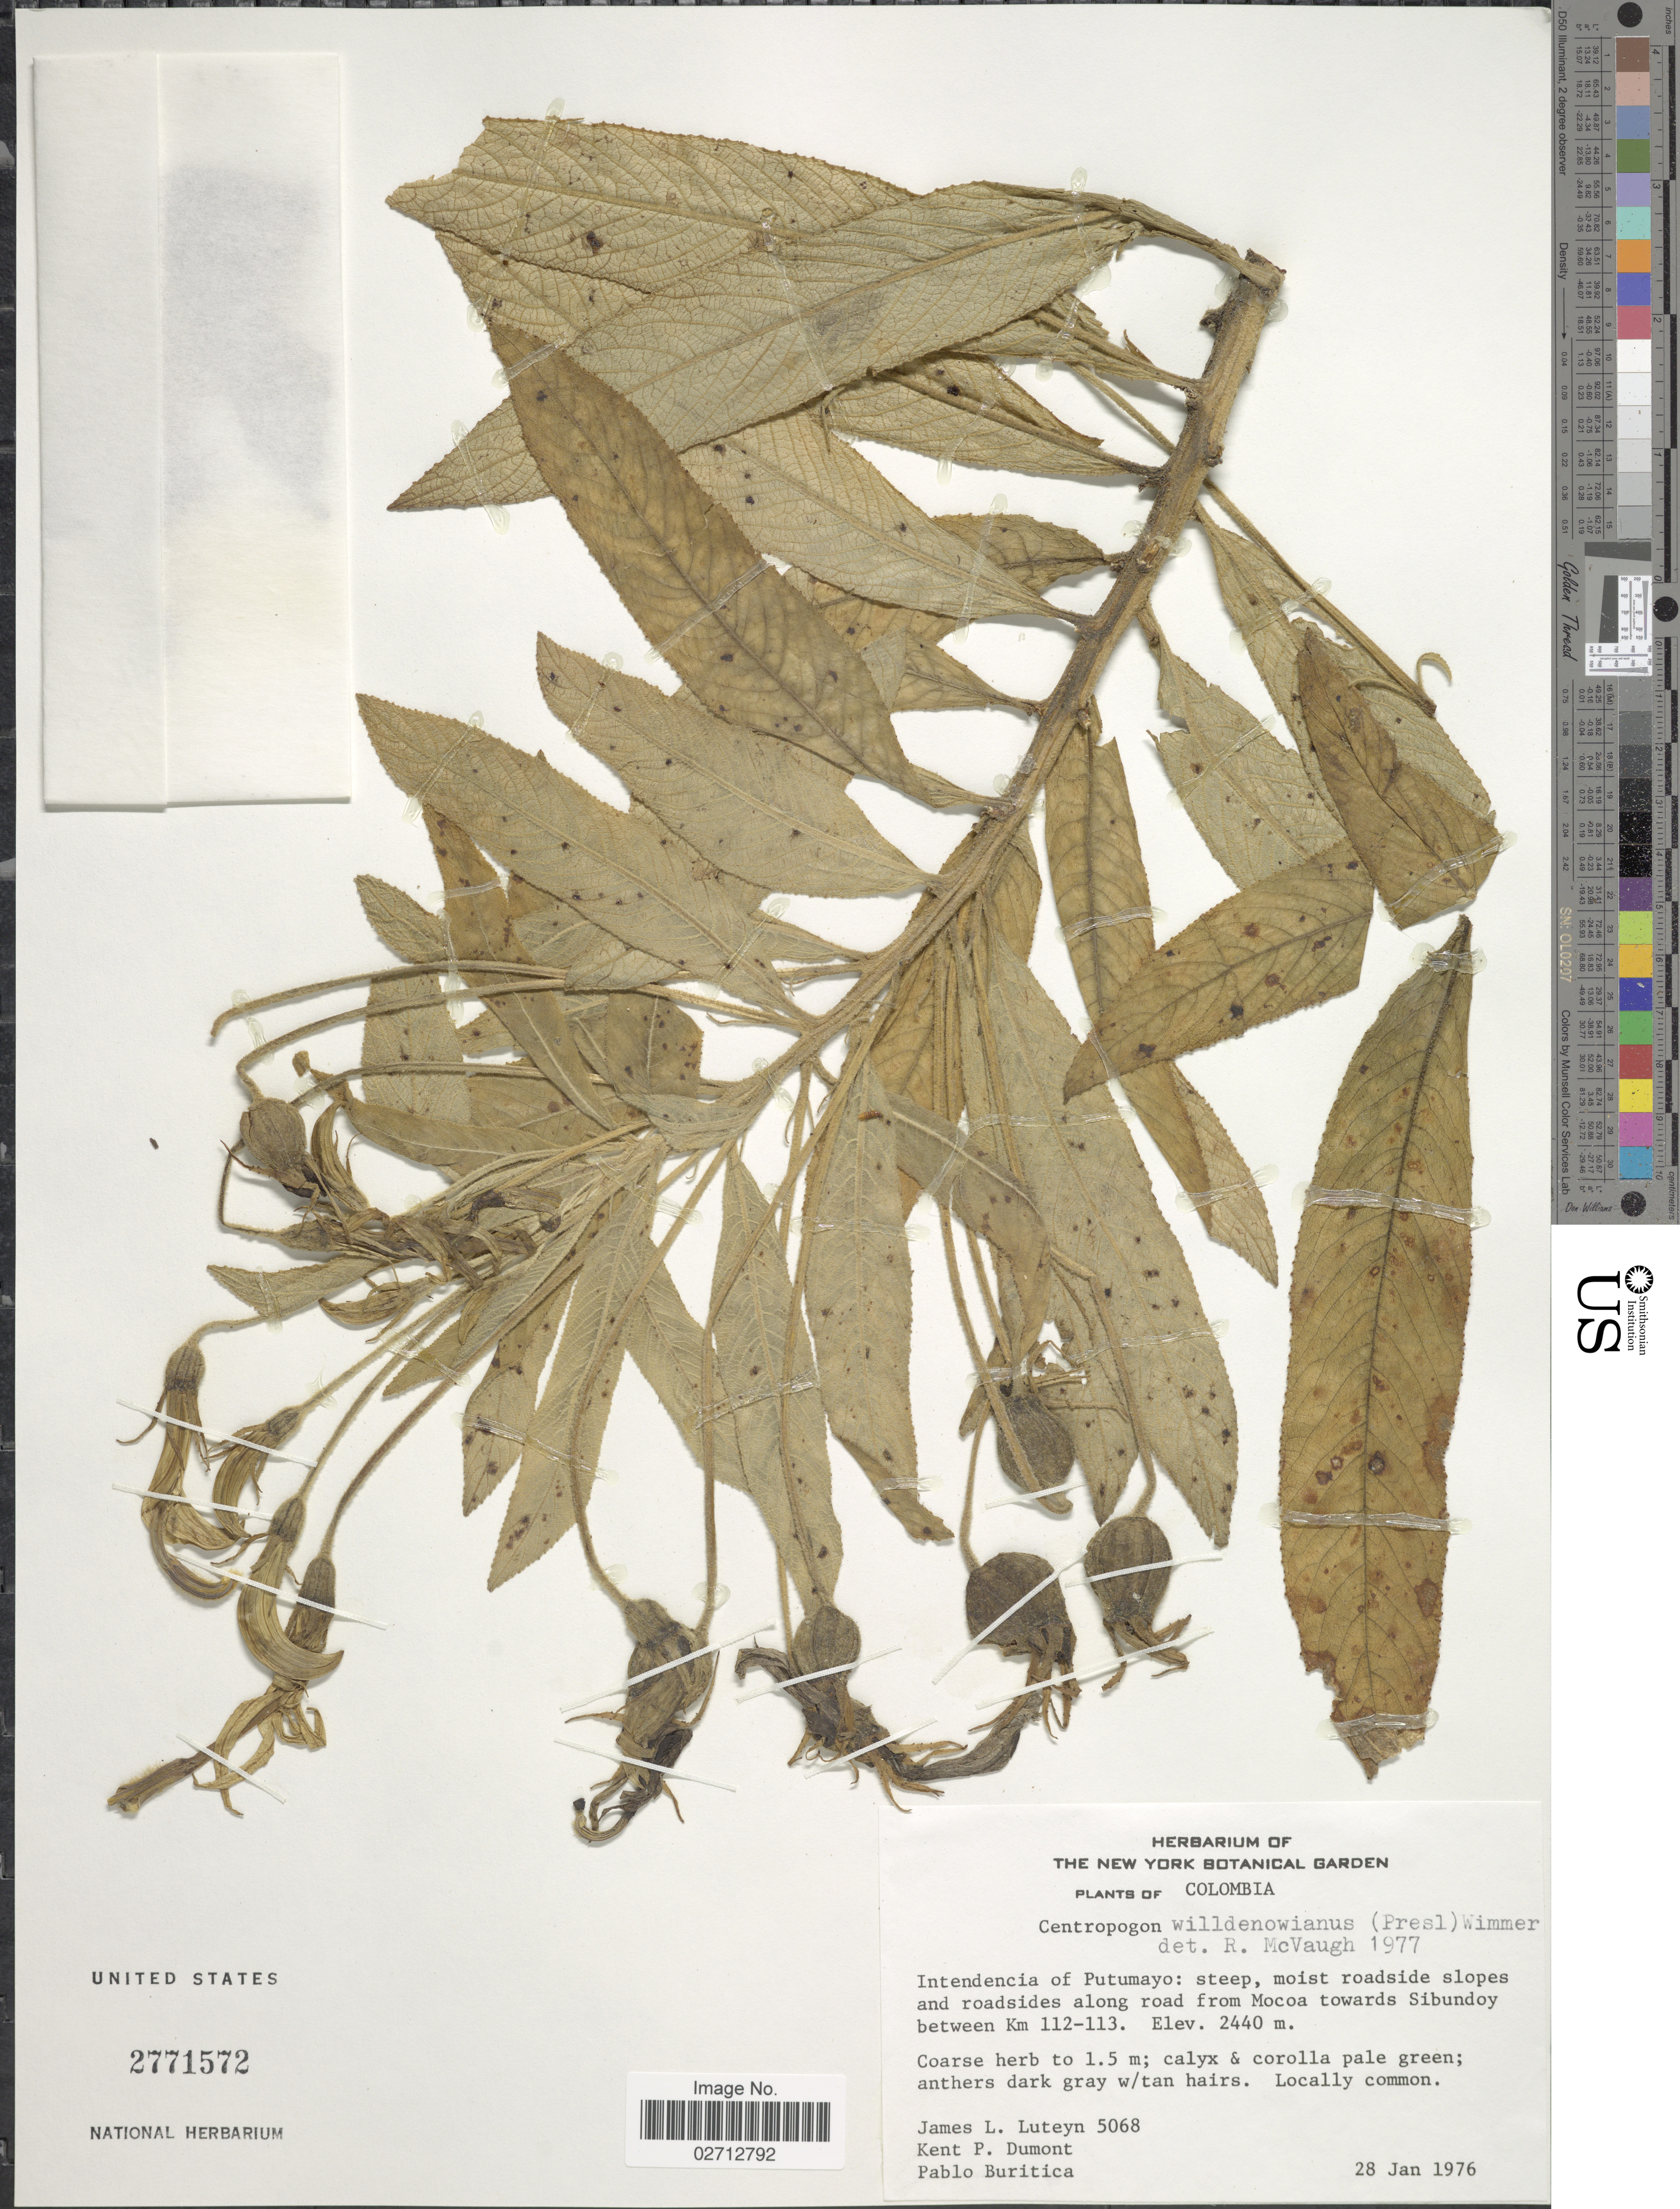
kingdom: Plantae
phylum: Tracheophyta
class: Magnoliopsida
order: Asterales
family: Campanulaceae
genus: Centropogon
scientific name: Centropogon willdenowianus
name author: (A. DC.) E. Wimm.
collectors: J. L. Luteyn, K. P. Dumont & P. Buritica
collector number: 5068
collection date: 1976-01-28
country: Colombia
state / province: Putumayo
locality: Along road from Mocoa towards Sibundoy between Km 112-113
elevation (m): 2440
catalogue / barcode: US 2771572